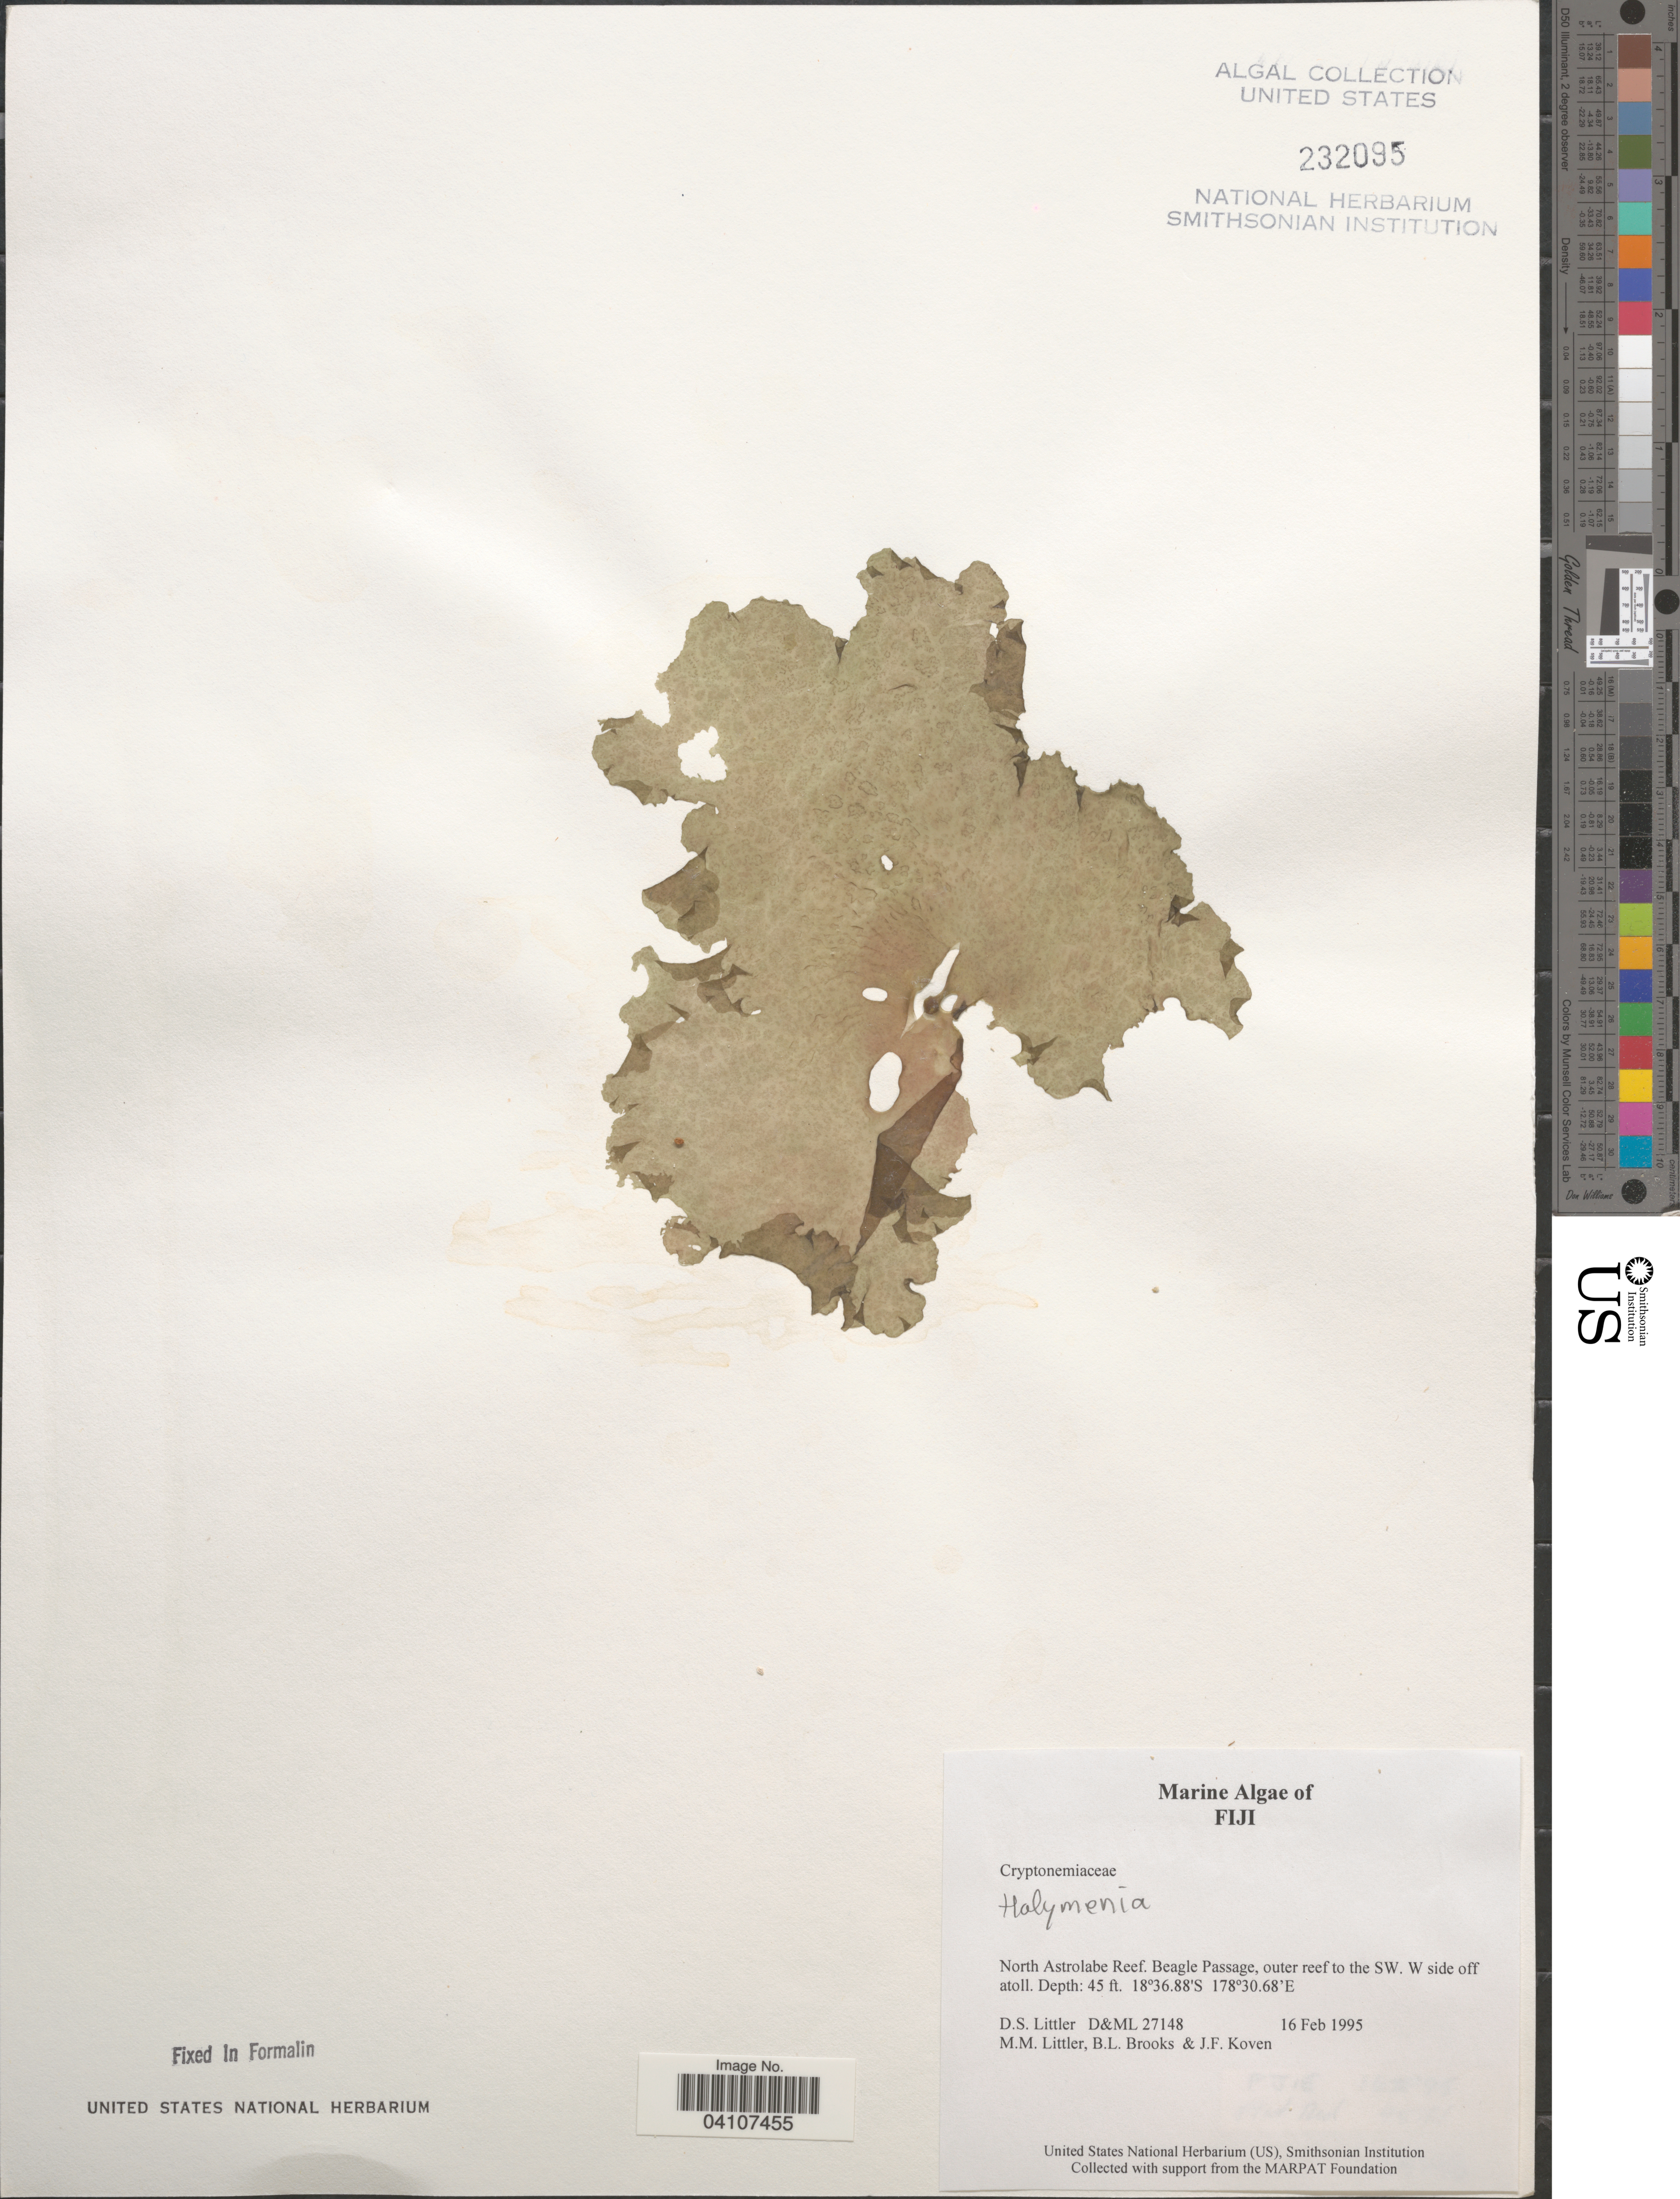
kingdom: Plantae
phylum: Rhodophyta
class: Florideophyceae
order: Halymeniales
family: Halymeniaceae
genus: Halymenia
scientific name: Halymenia sp.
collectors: D. S. Littler, B. Brooks & J. Koven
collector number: D&ML 27148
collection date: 1995-02-16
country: Fiji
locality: North Astrolabe Reef. Beagle Passage, outer reef to the SW. W side off atoll.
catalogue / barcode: US 232095